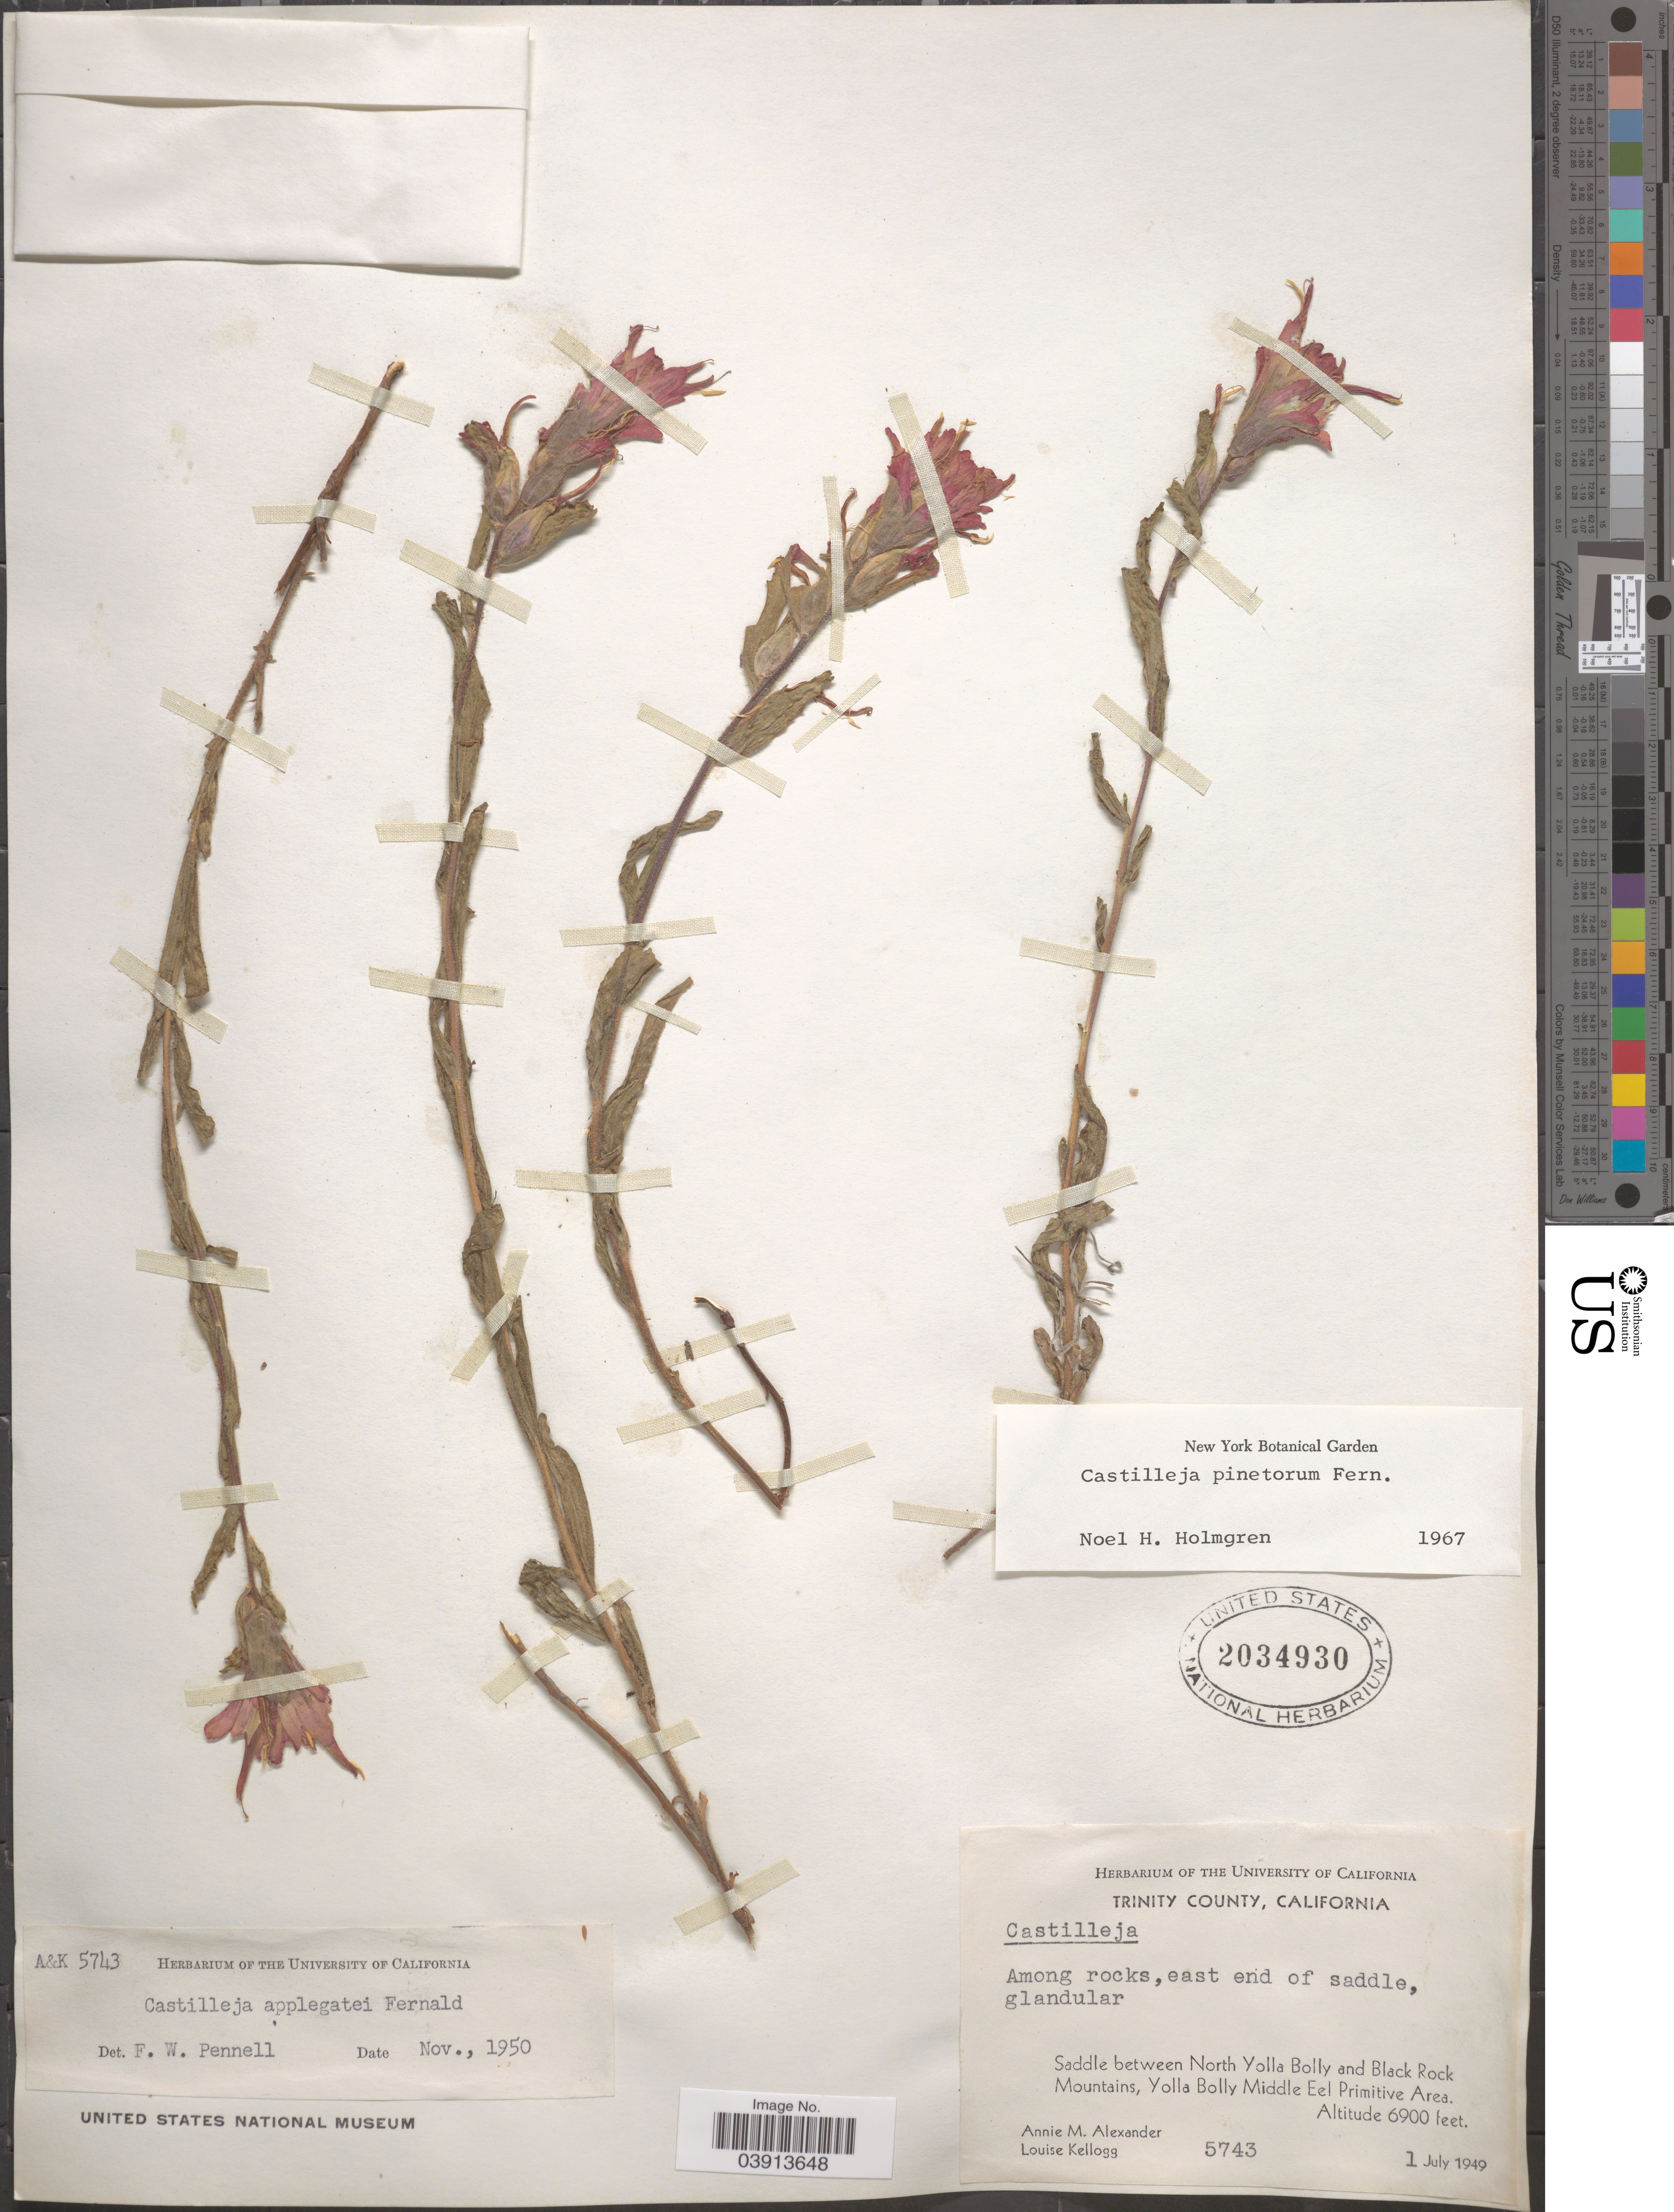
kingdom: Plantae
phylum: Tracheophyta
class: Magnoliopsida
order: Lamiales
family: Orobanchaceae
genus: Castilleja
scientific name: Castilleja pinetorum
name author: Fernald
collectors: A. M. Alexander & L. Kellogg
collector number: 5743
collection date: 1949-07-01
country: United States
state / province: California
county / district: Trinity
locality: Trinity County. Saddle between North Yolla Bolly and Black Rock Mountains, Yolla Bolly Middle Eel Primitive Area.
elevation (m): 2103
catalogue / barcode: US 2034930